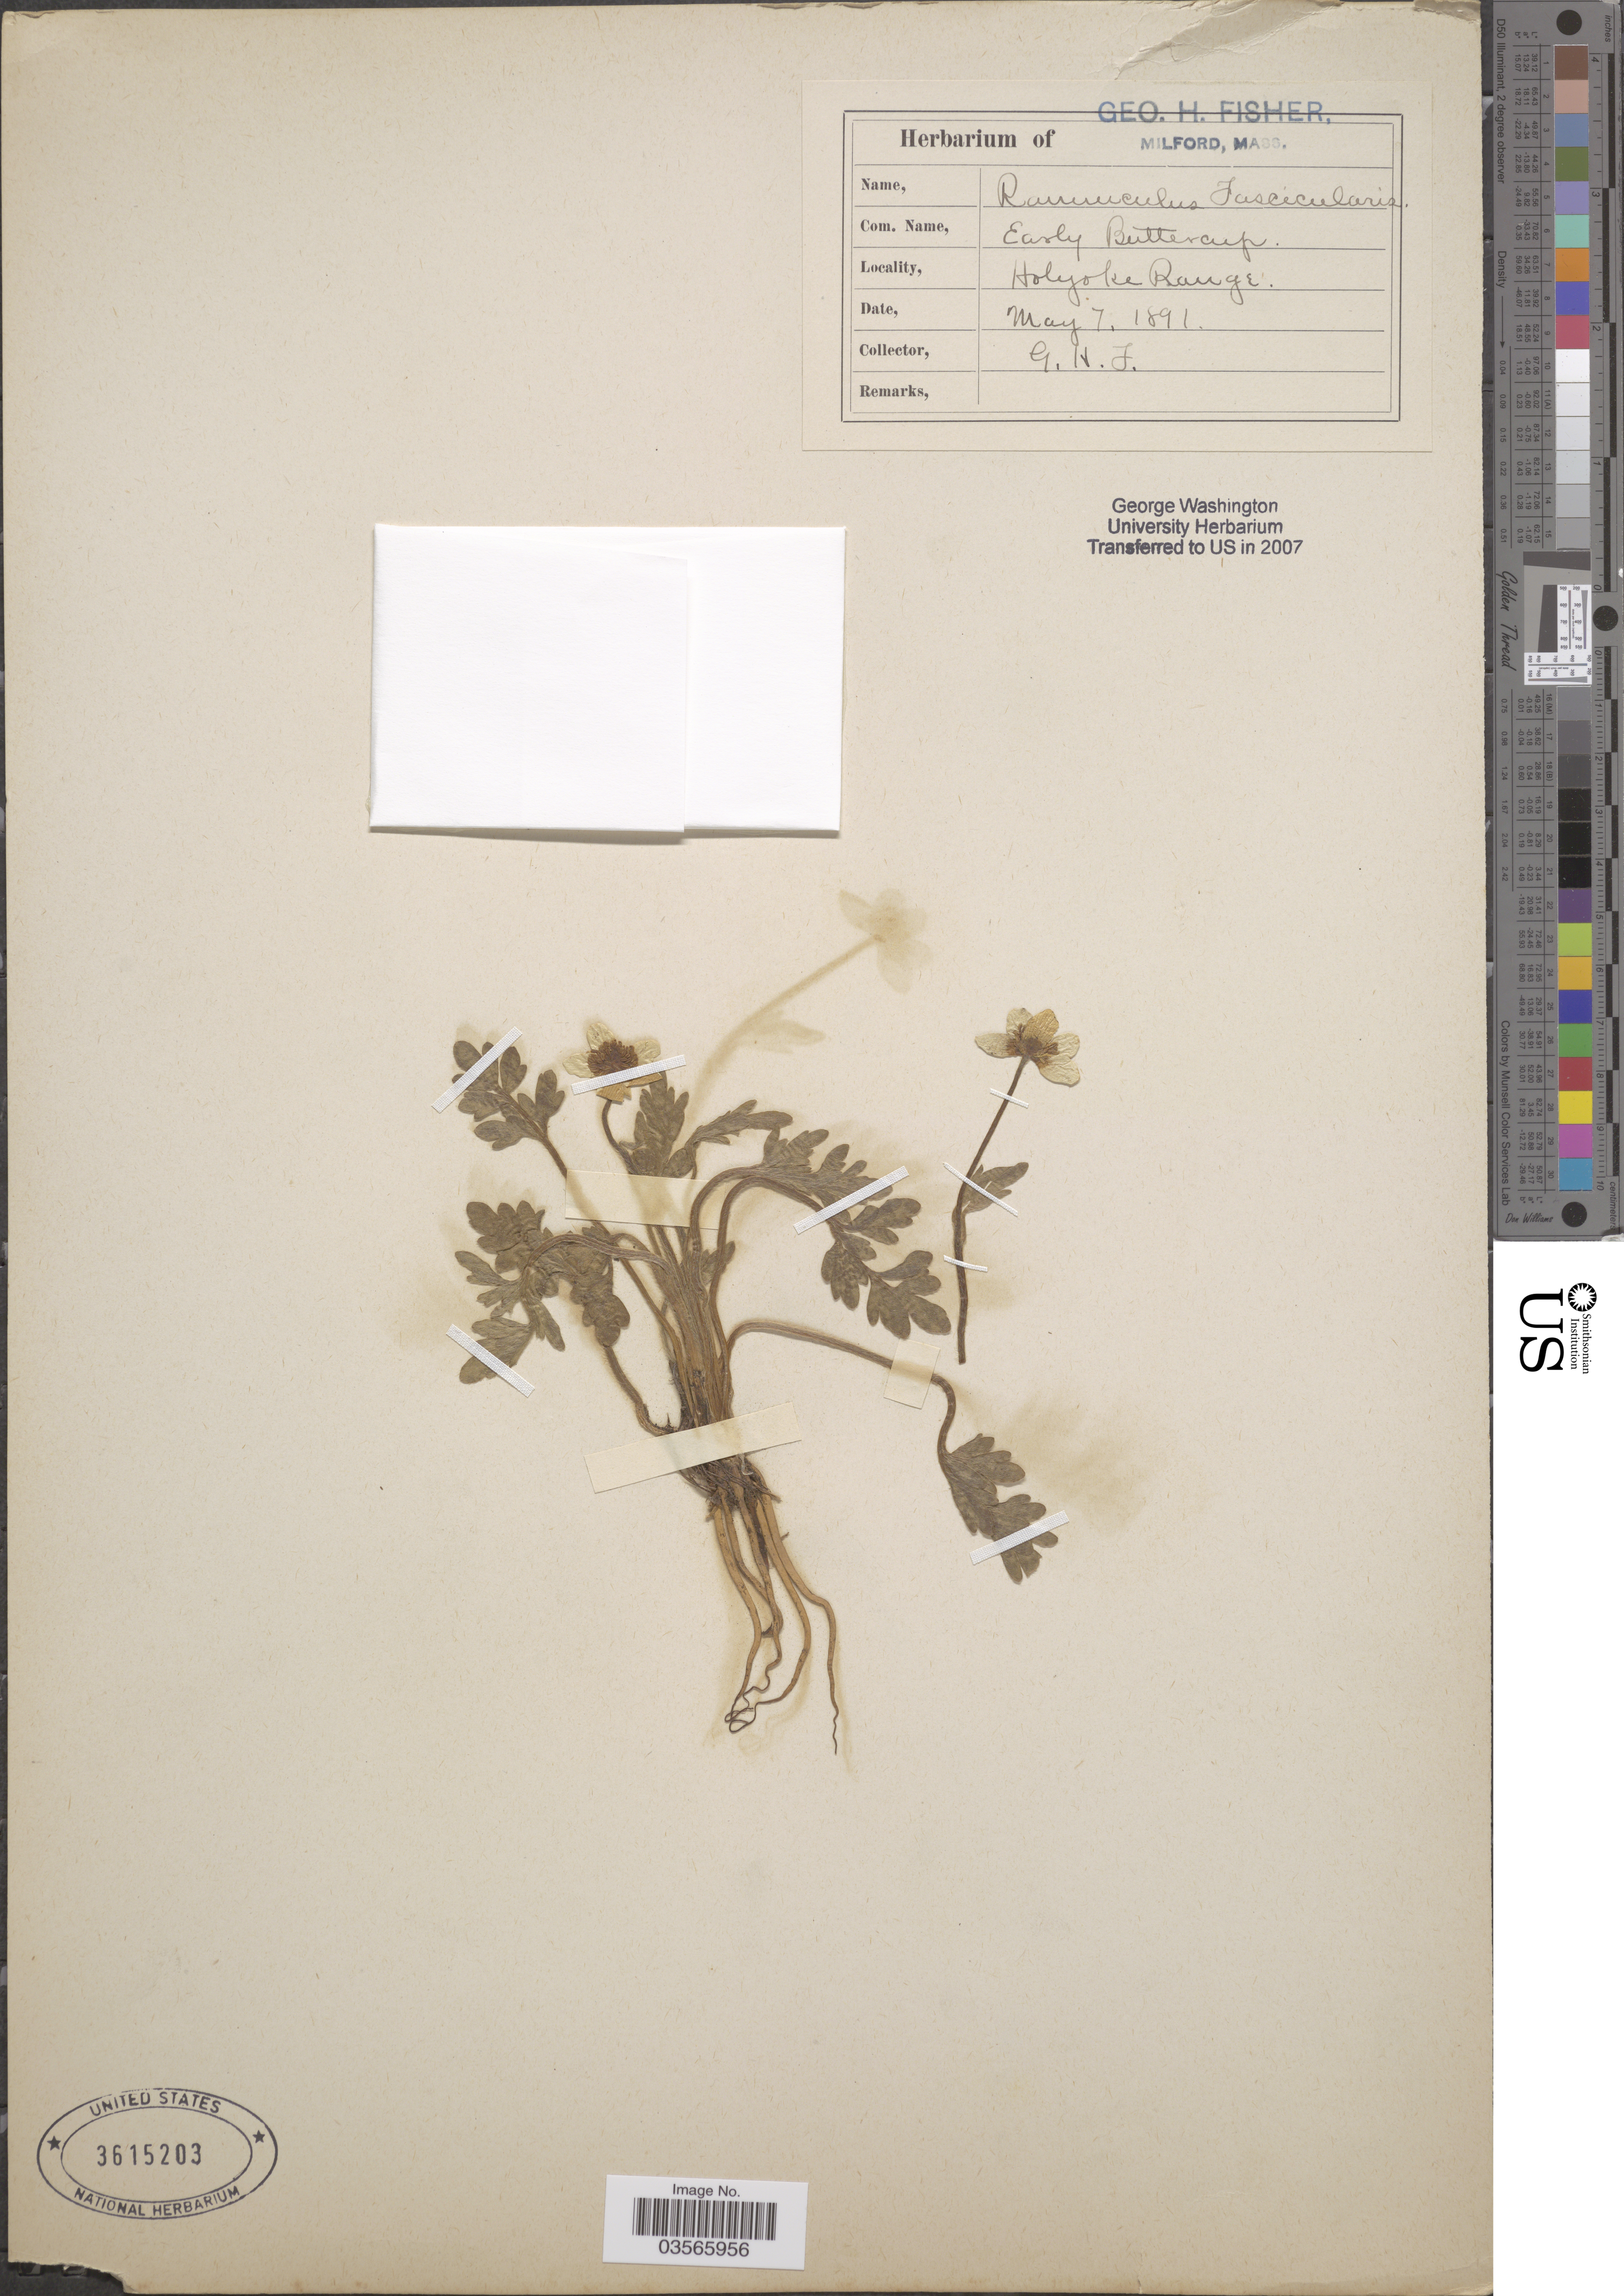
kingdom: Plantae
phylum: Tracheophyta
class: Magnoliopsida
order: Ranunculales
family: Ranunculaceae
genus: Ranunculus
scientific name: Ranunculus fascicularis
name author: Muhl. ex Bigelow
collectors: G. H. Fisher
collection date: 1891-05-07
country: United States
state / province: Massachusetts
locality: Holyoke Range.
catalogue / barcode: US 3615203